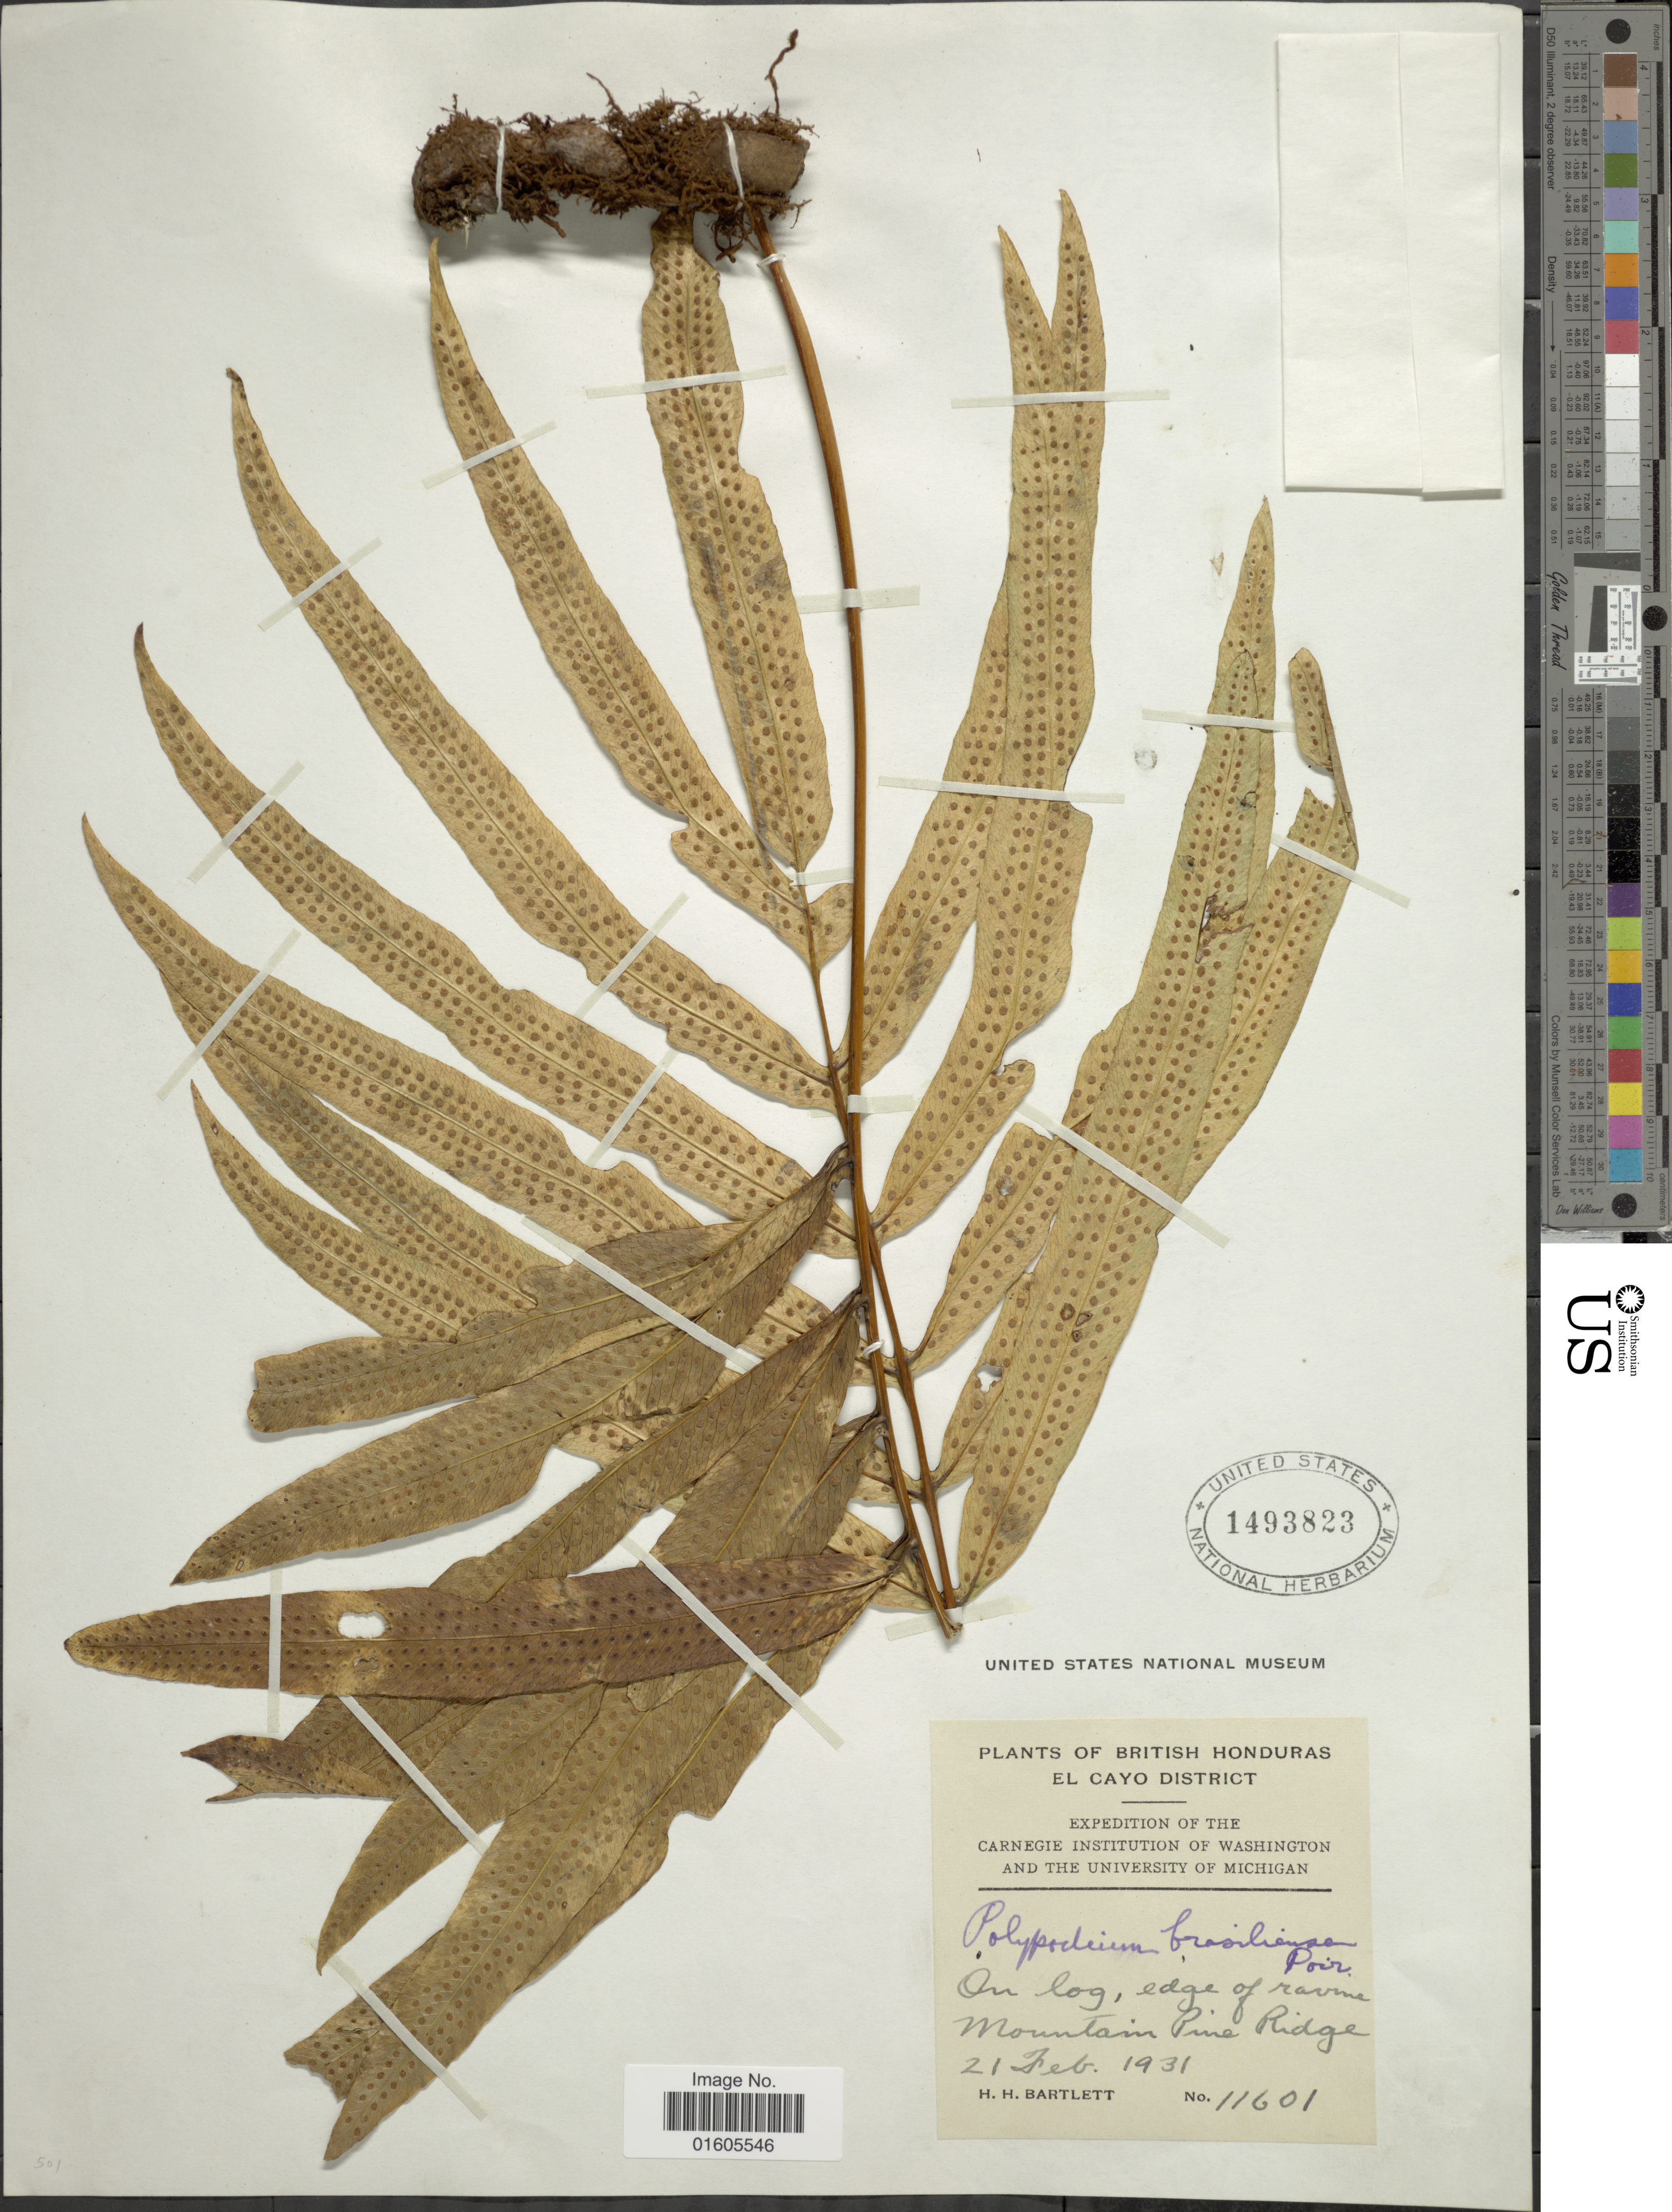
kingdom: Plantae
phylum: Tracheophyta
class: Polypodiopsida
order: Polypodiales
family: Polypodiaceae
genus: Serpocaulon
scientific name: Serpocaulon triseriale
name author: (Sw.) A.R. Sm.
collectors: H. H. Bartlett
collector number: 11601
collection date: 1931-02-21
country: Belize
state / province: Cayo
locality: British Honduras, El Cayo District, On log, edge of ravine Mountain Pine Ridge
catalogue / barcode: US 1493823